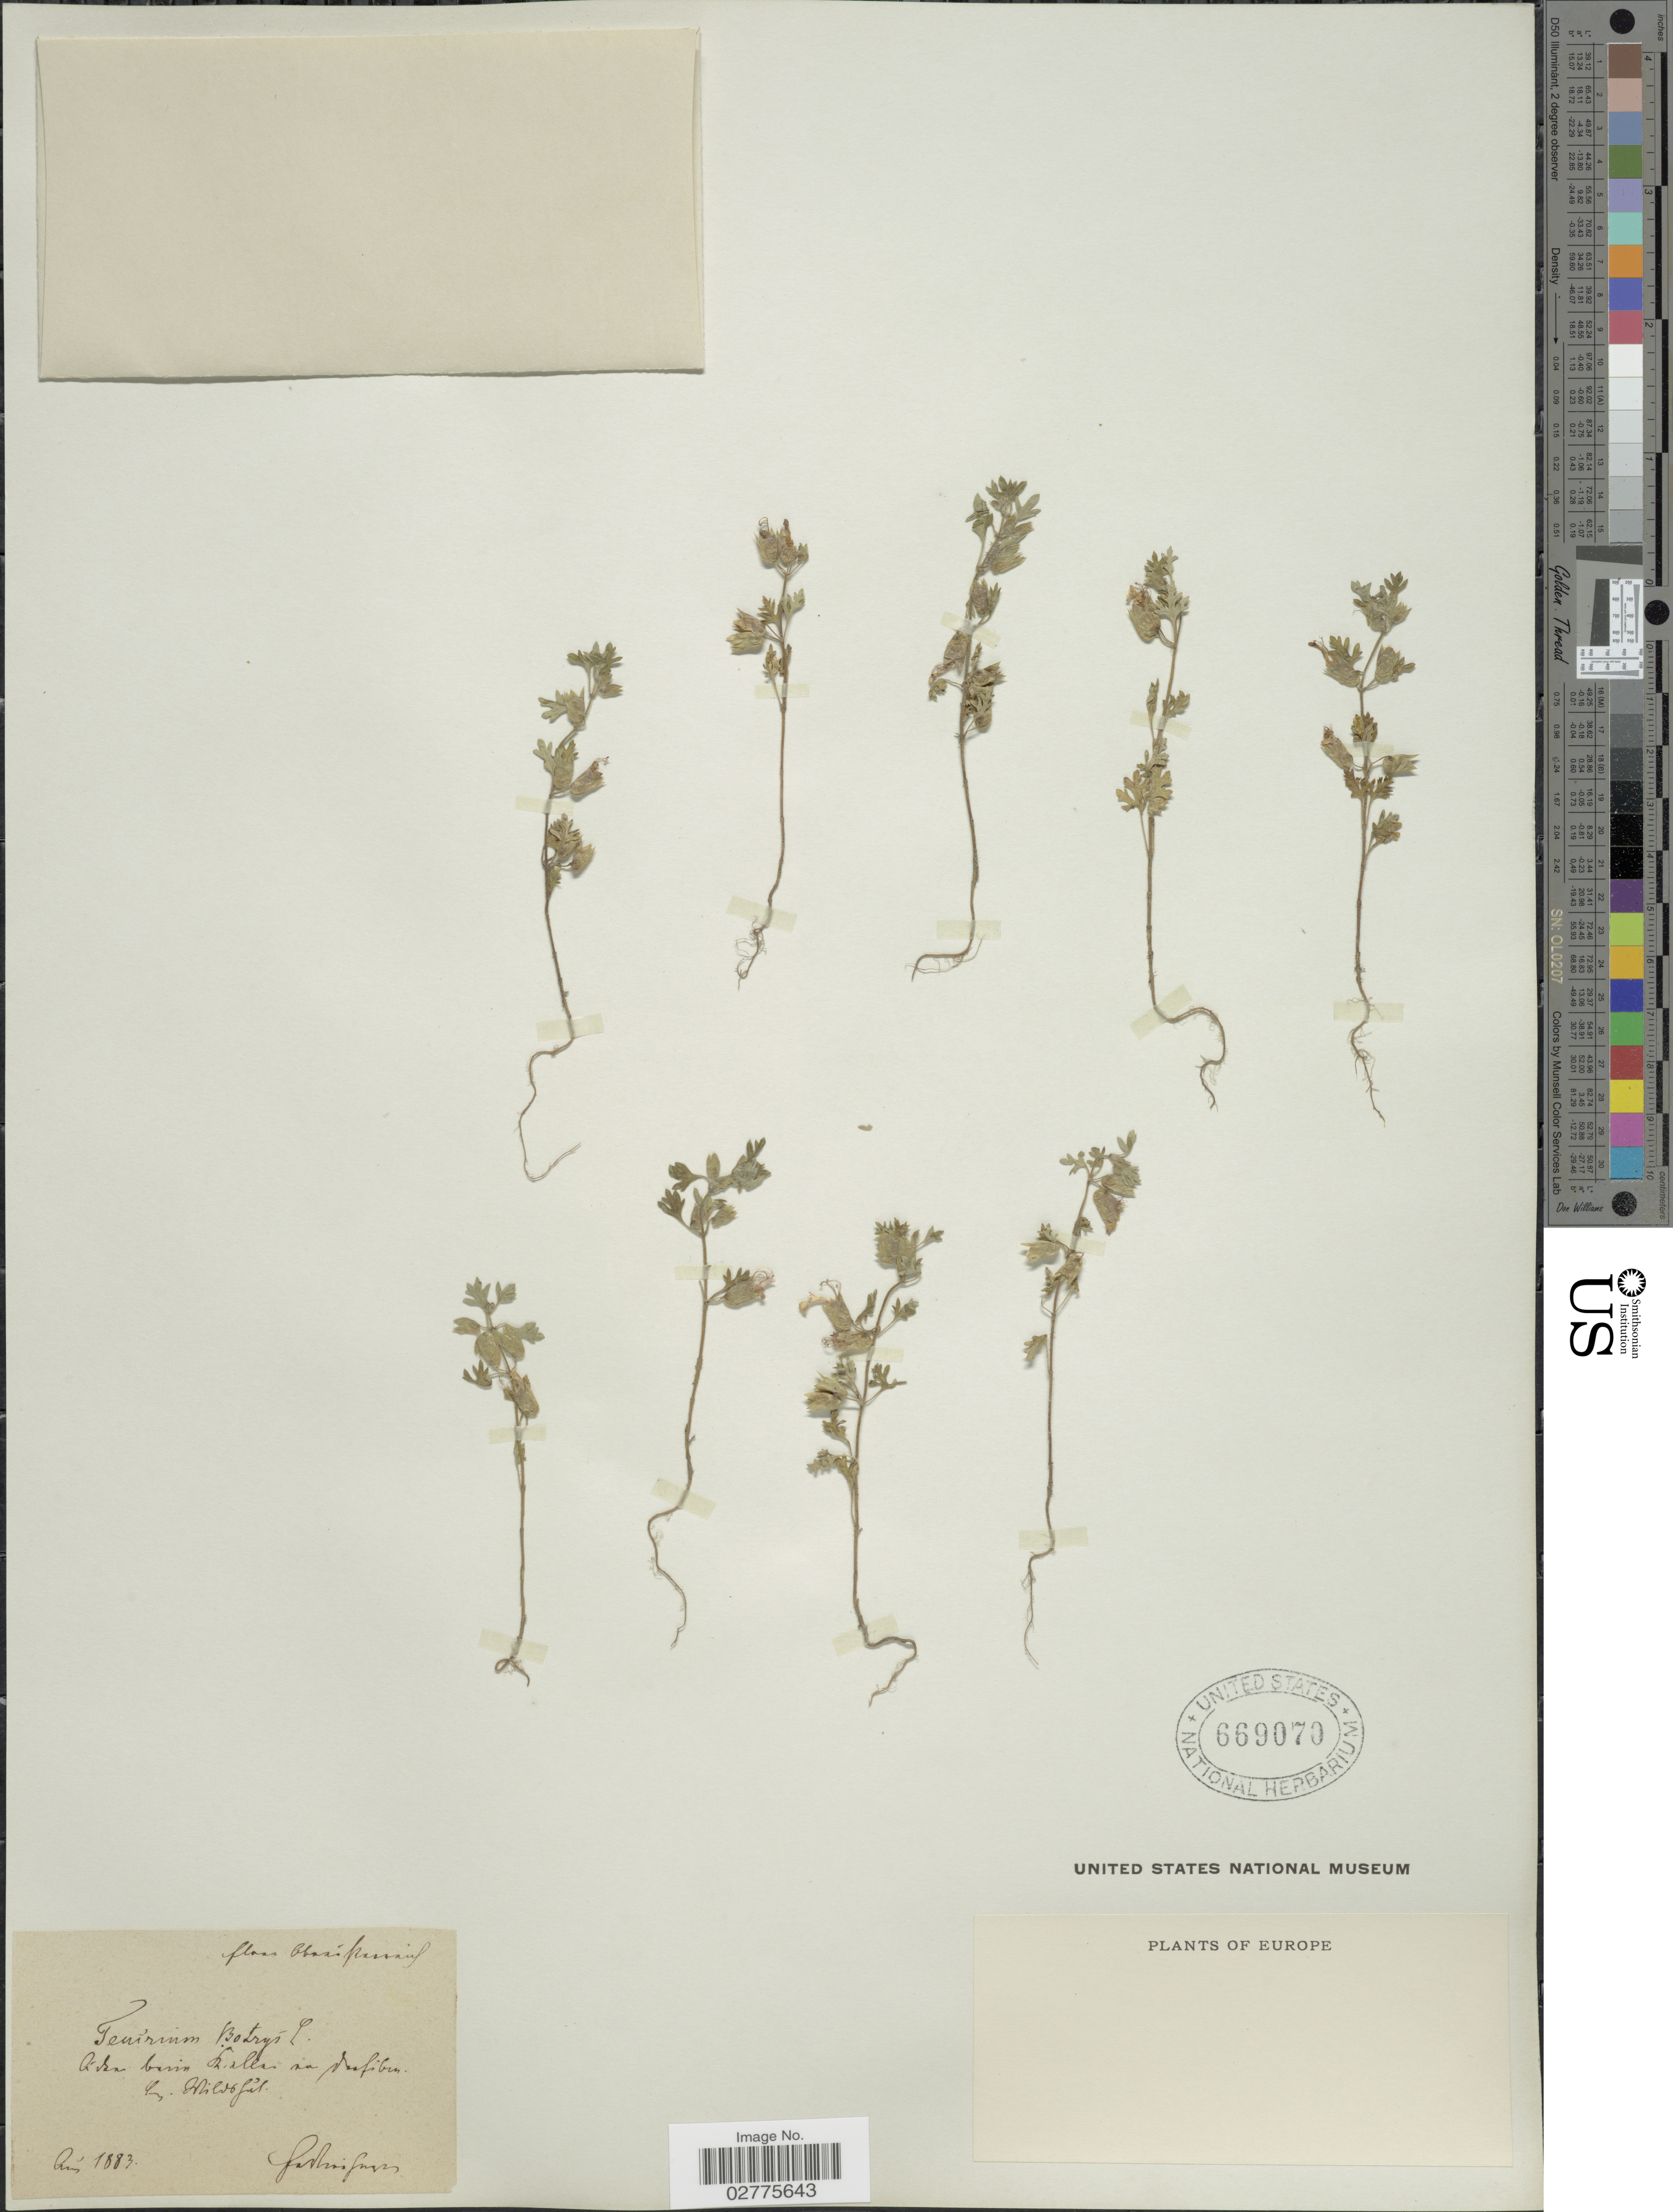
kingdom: Plantae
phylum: Tracheophyta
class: Magnoliopsida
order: Lamiales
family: Lamiaceae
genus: Teucrium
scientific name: Teucrium botrys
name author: L.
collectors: F. Vierhapper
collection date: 1883-08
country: Austria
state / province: Oberosterreich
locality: Flora Oberösterreich, Acker beim Keller von Dorfibm, Bez. Wildshut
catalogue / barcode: US 669070